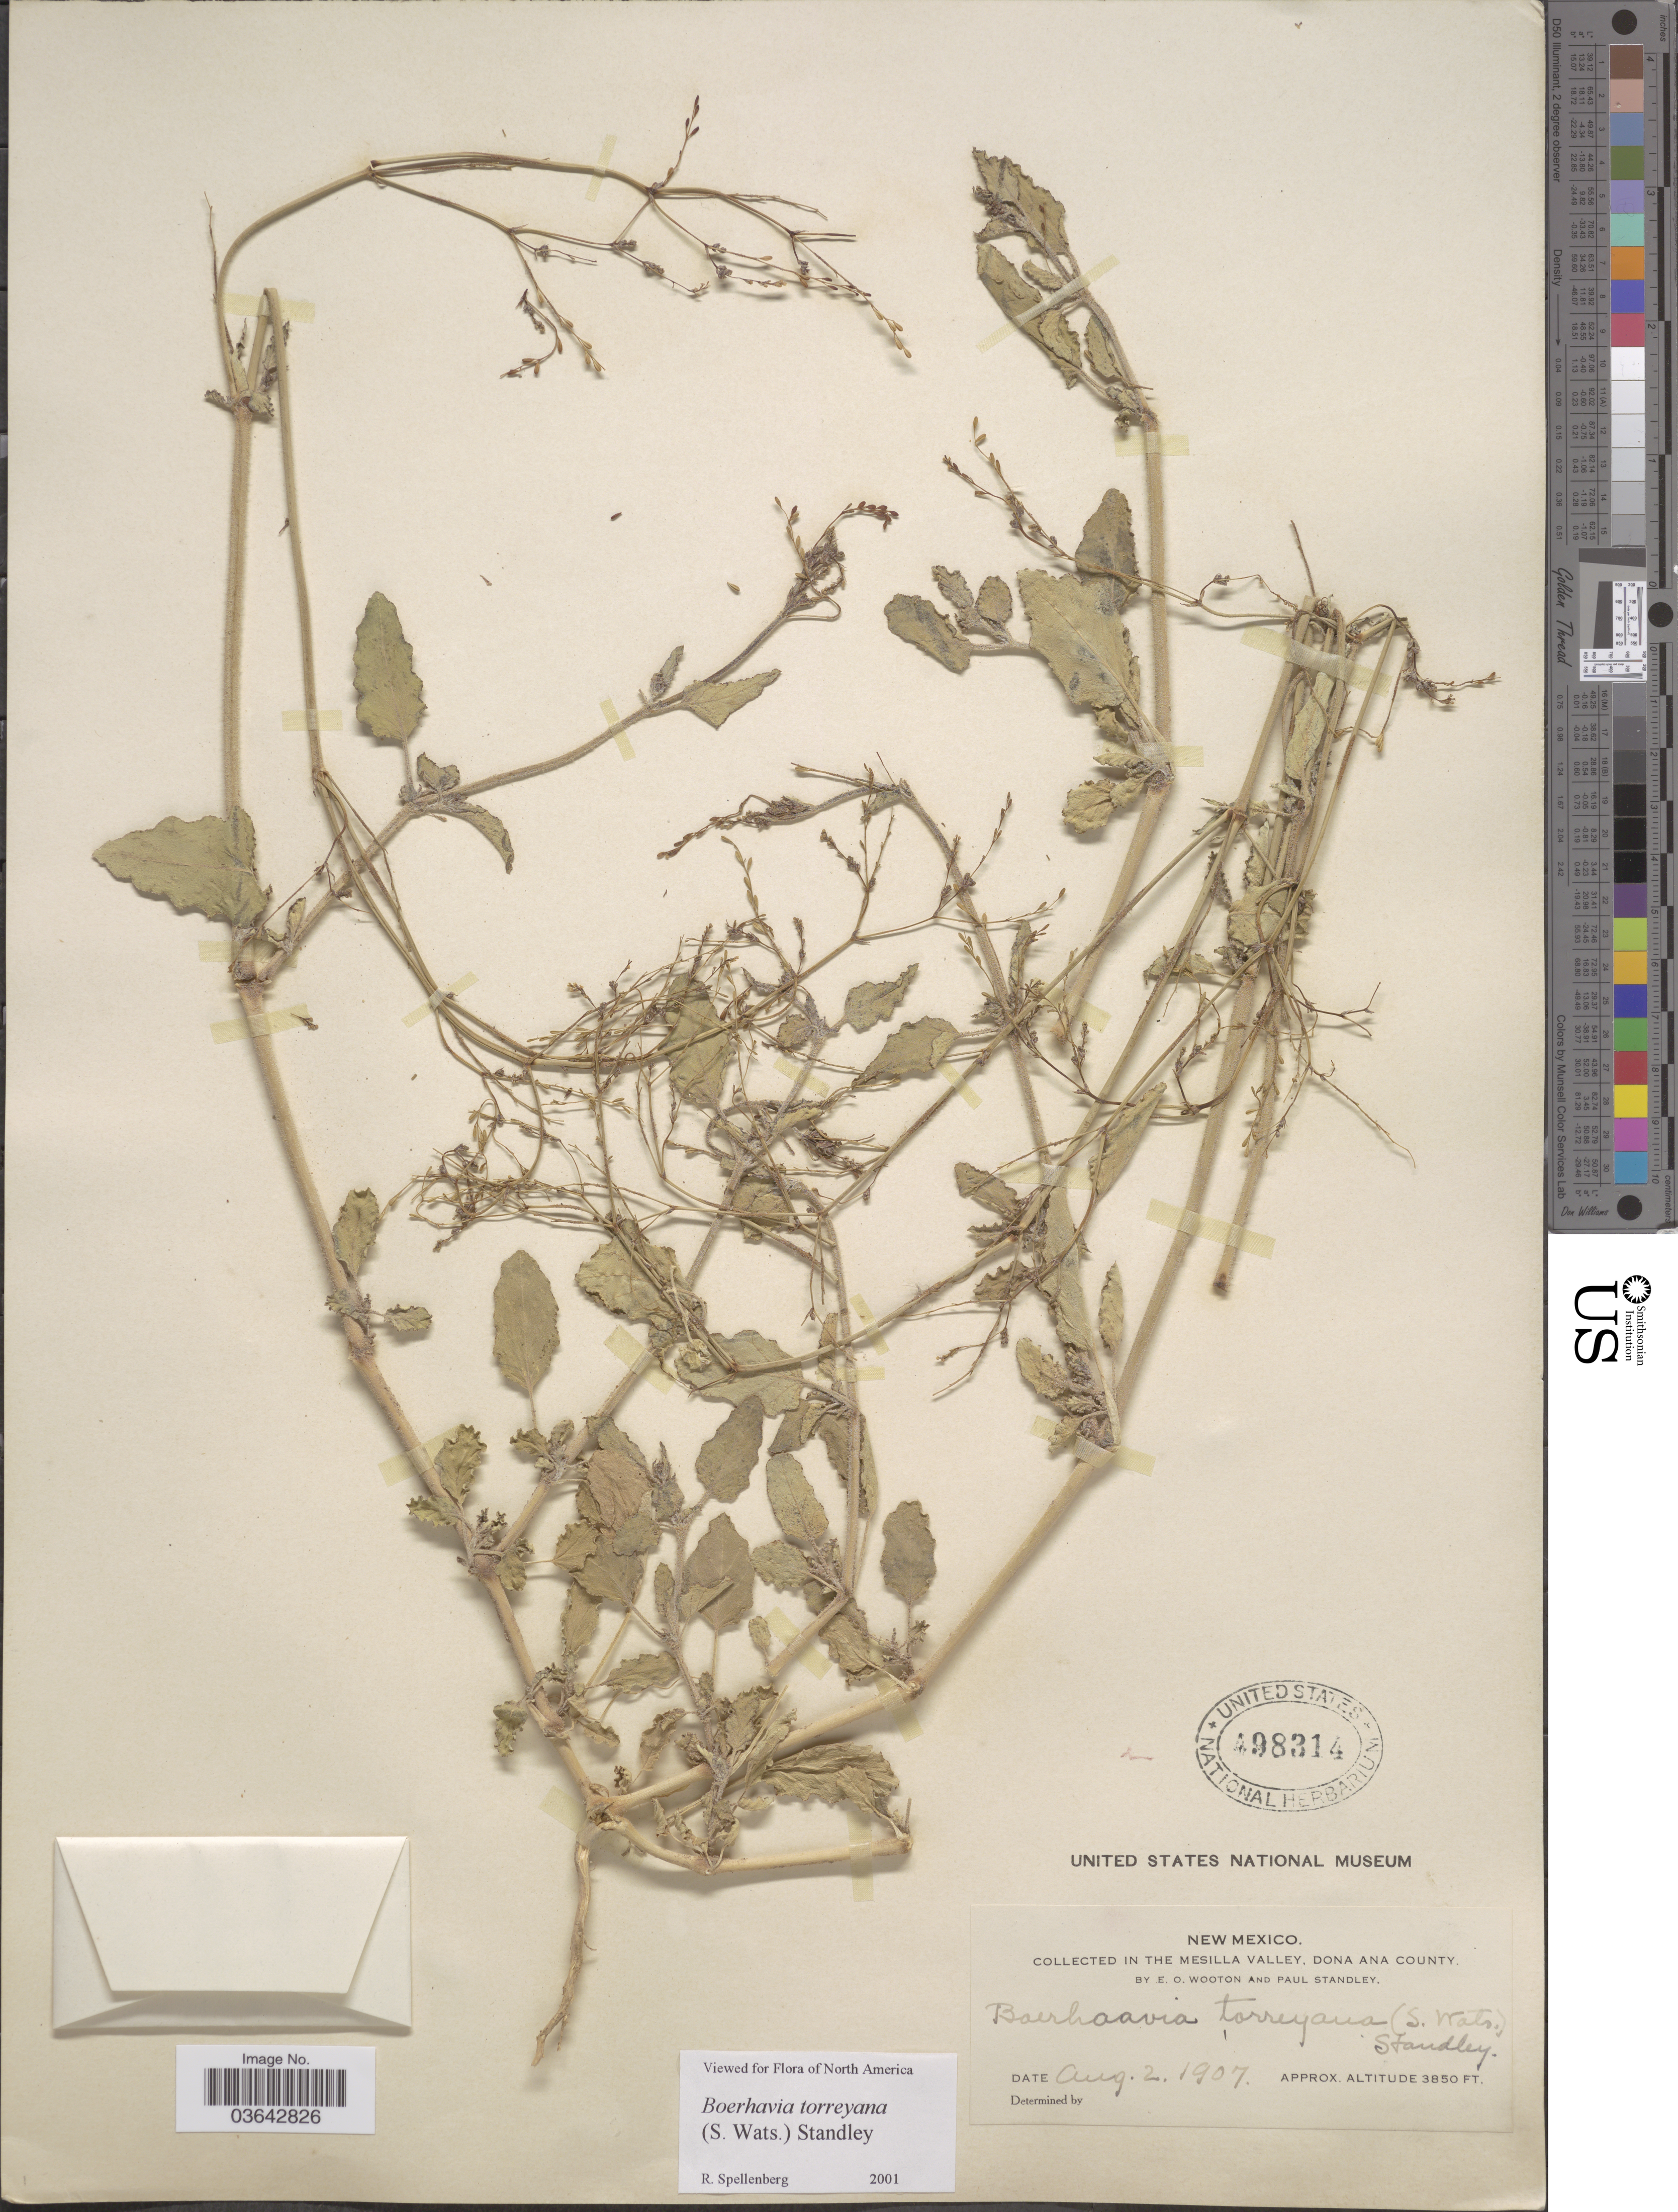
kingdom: Plantae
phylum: Tracheophyta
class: Magnoliopsida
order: Caryophyllales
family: Nyctaginaceae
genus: Boerhavia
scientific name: Boerhavia torreyana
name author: (S. Watson) Standl.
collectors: E. O. Wooton & P. C. Standley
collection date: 1907-08-02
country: United States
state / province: New Mexico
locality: In the Mesilla Valley, Dona Ana County.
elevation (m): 1173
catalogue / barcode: US 498314